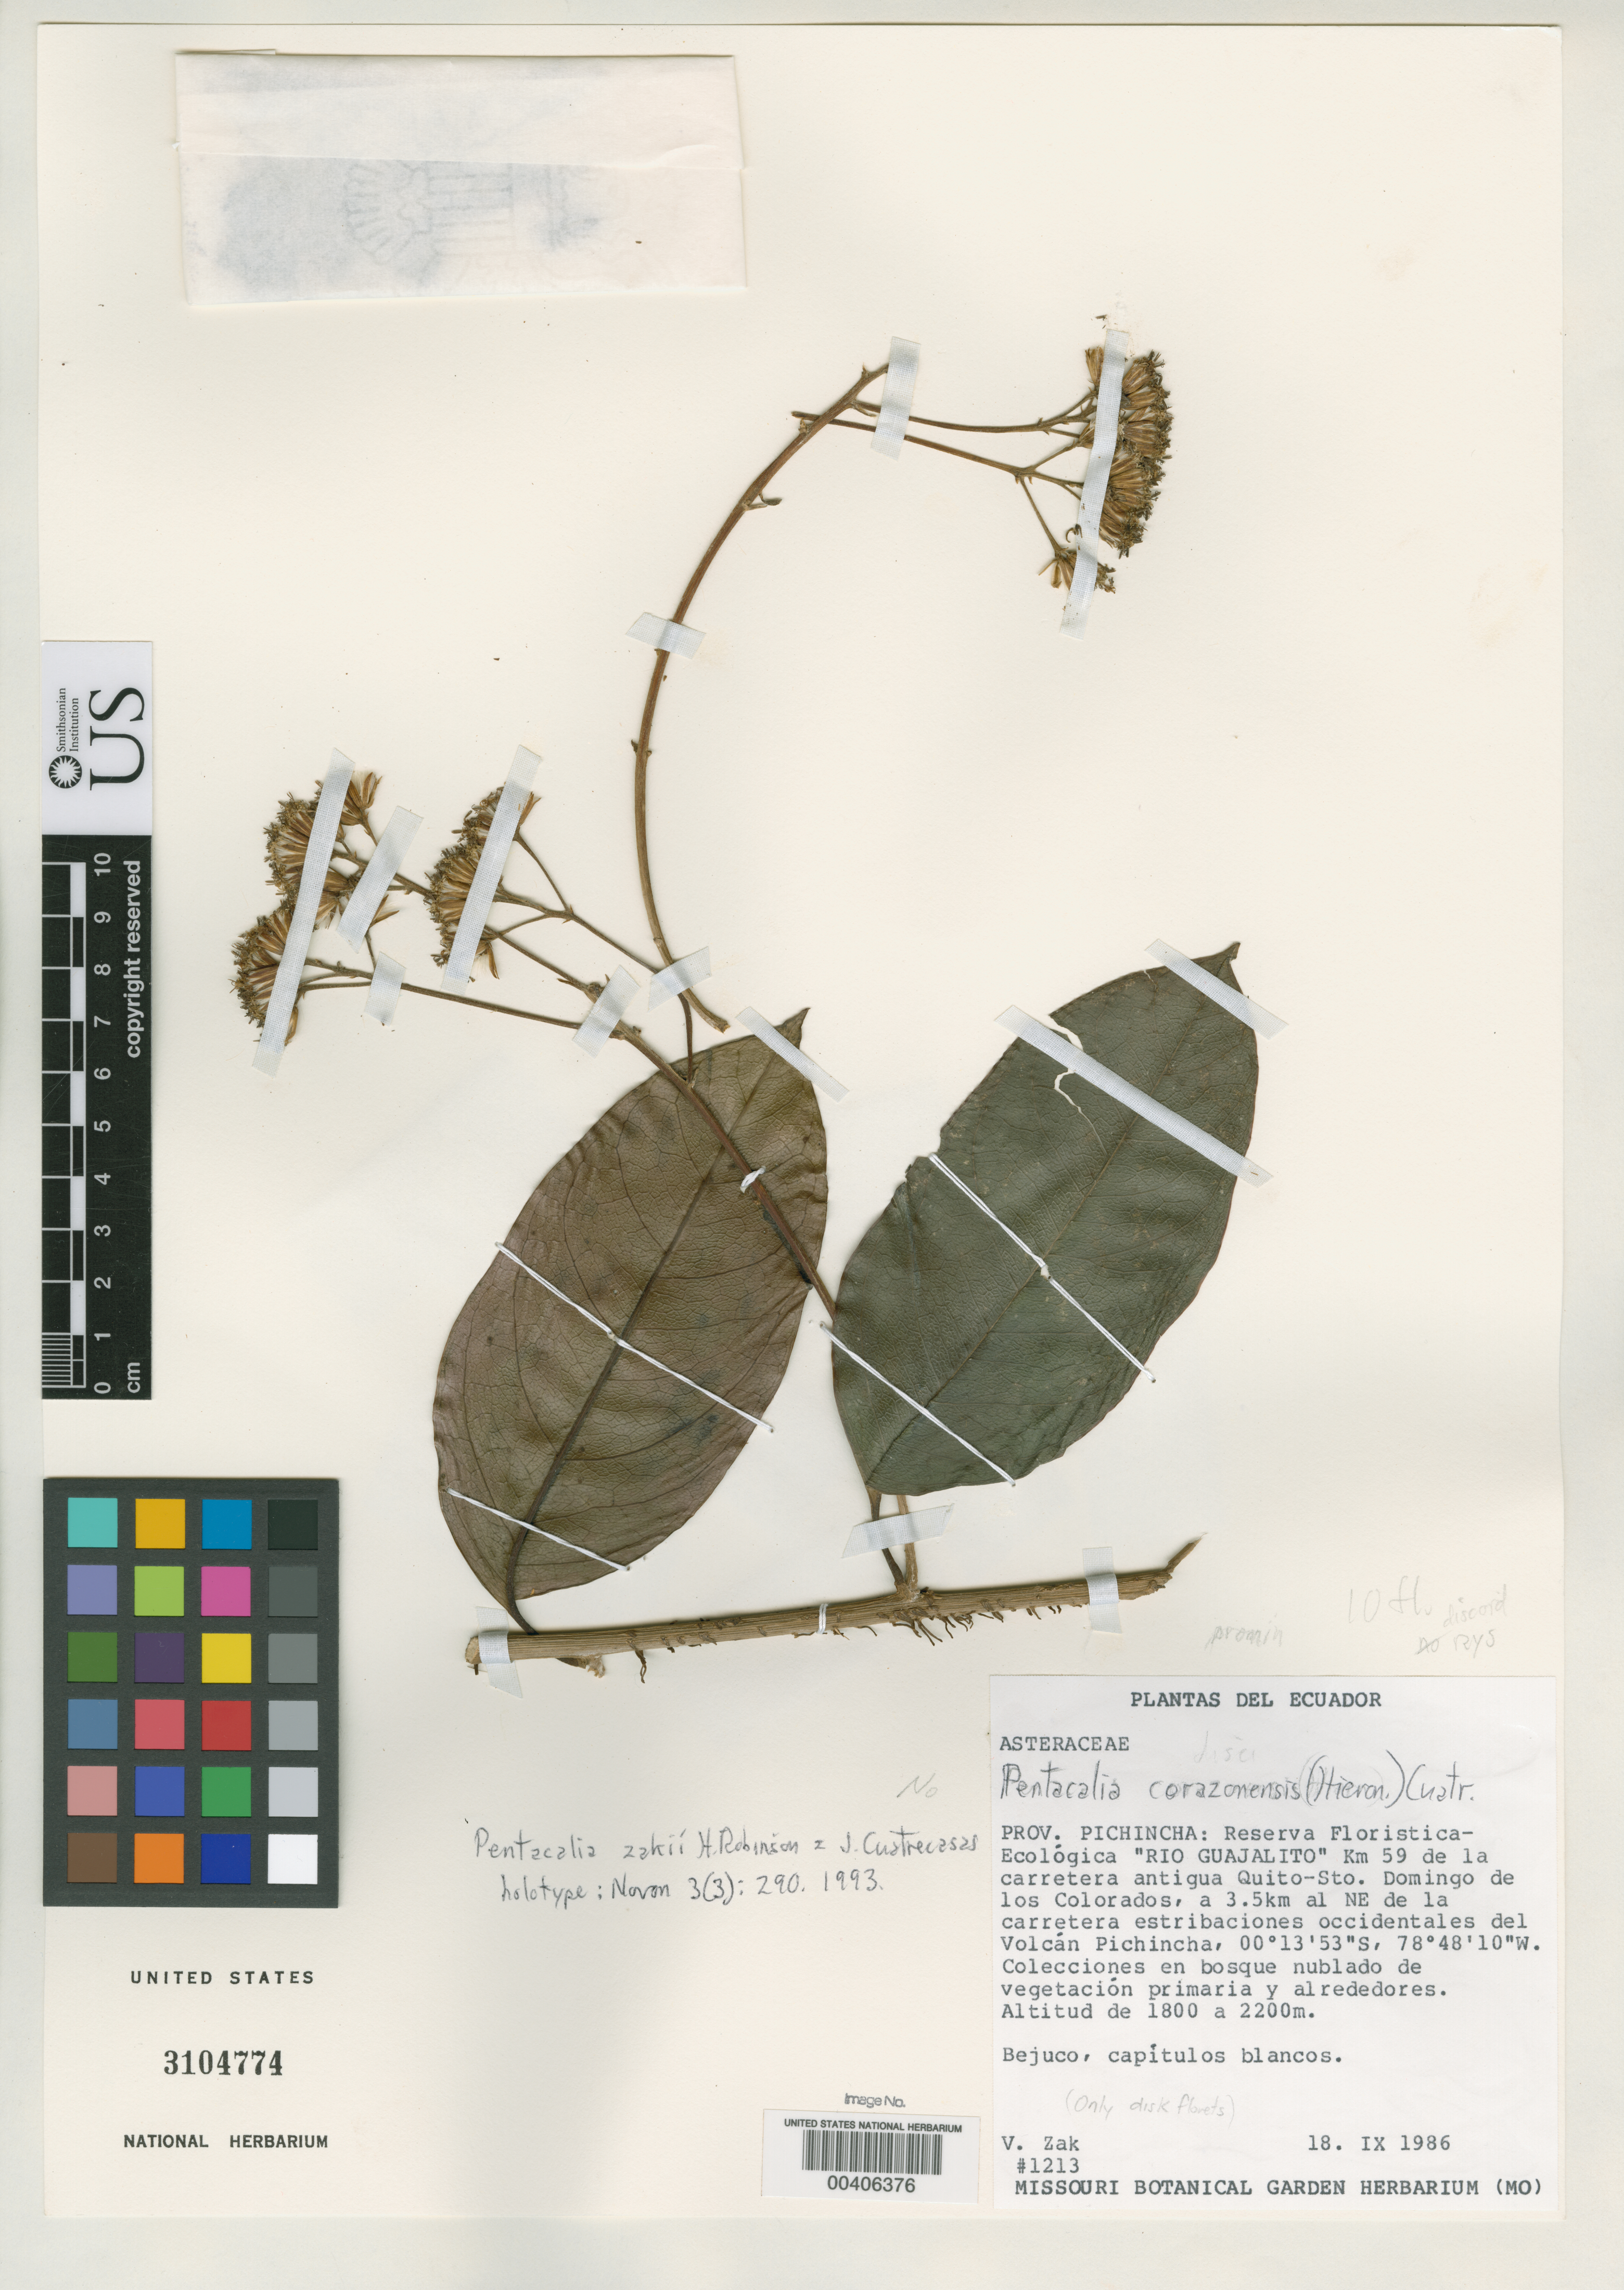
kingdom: Plantae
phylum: Tracheophyta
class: Magnoliopsida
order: Asterales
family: Asteraceae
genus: Pentacalia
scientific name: Pentacalia zakii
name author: H. Rob. & Cuatrec.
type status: Holotype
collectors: V. Zak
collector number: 1213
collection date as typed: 18 Sep 1986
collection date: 1986-09-18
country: Ecuador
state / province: Pichincha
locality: Reserva Floristica-Ecologica "Rio Guajalito", km 59 de la Carretera Antigua Quito-Sto. Domingo de Los Colorados.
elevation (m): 1800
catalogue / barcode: US 3104774